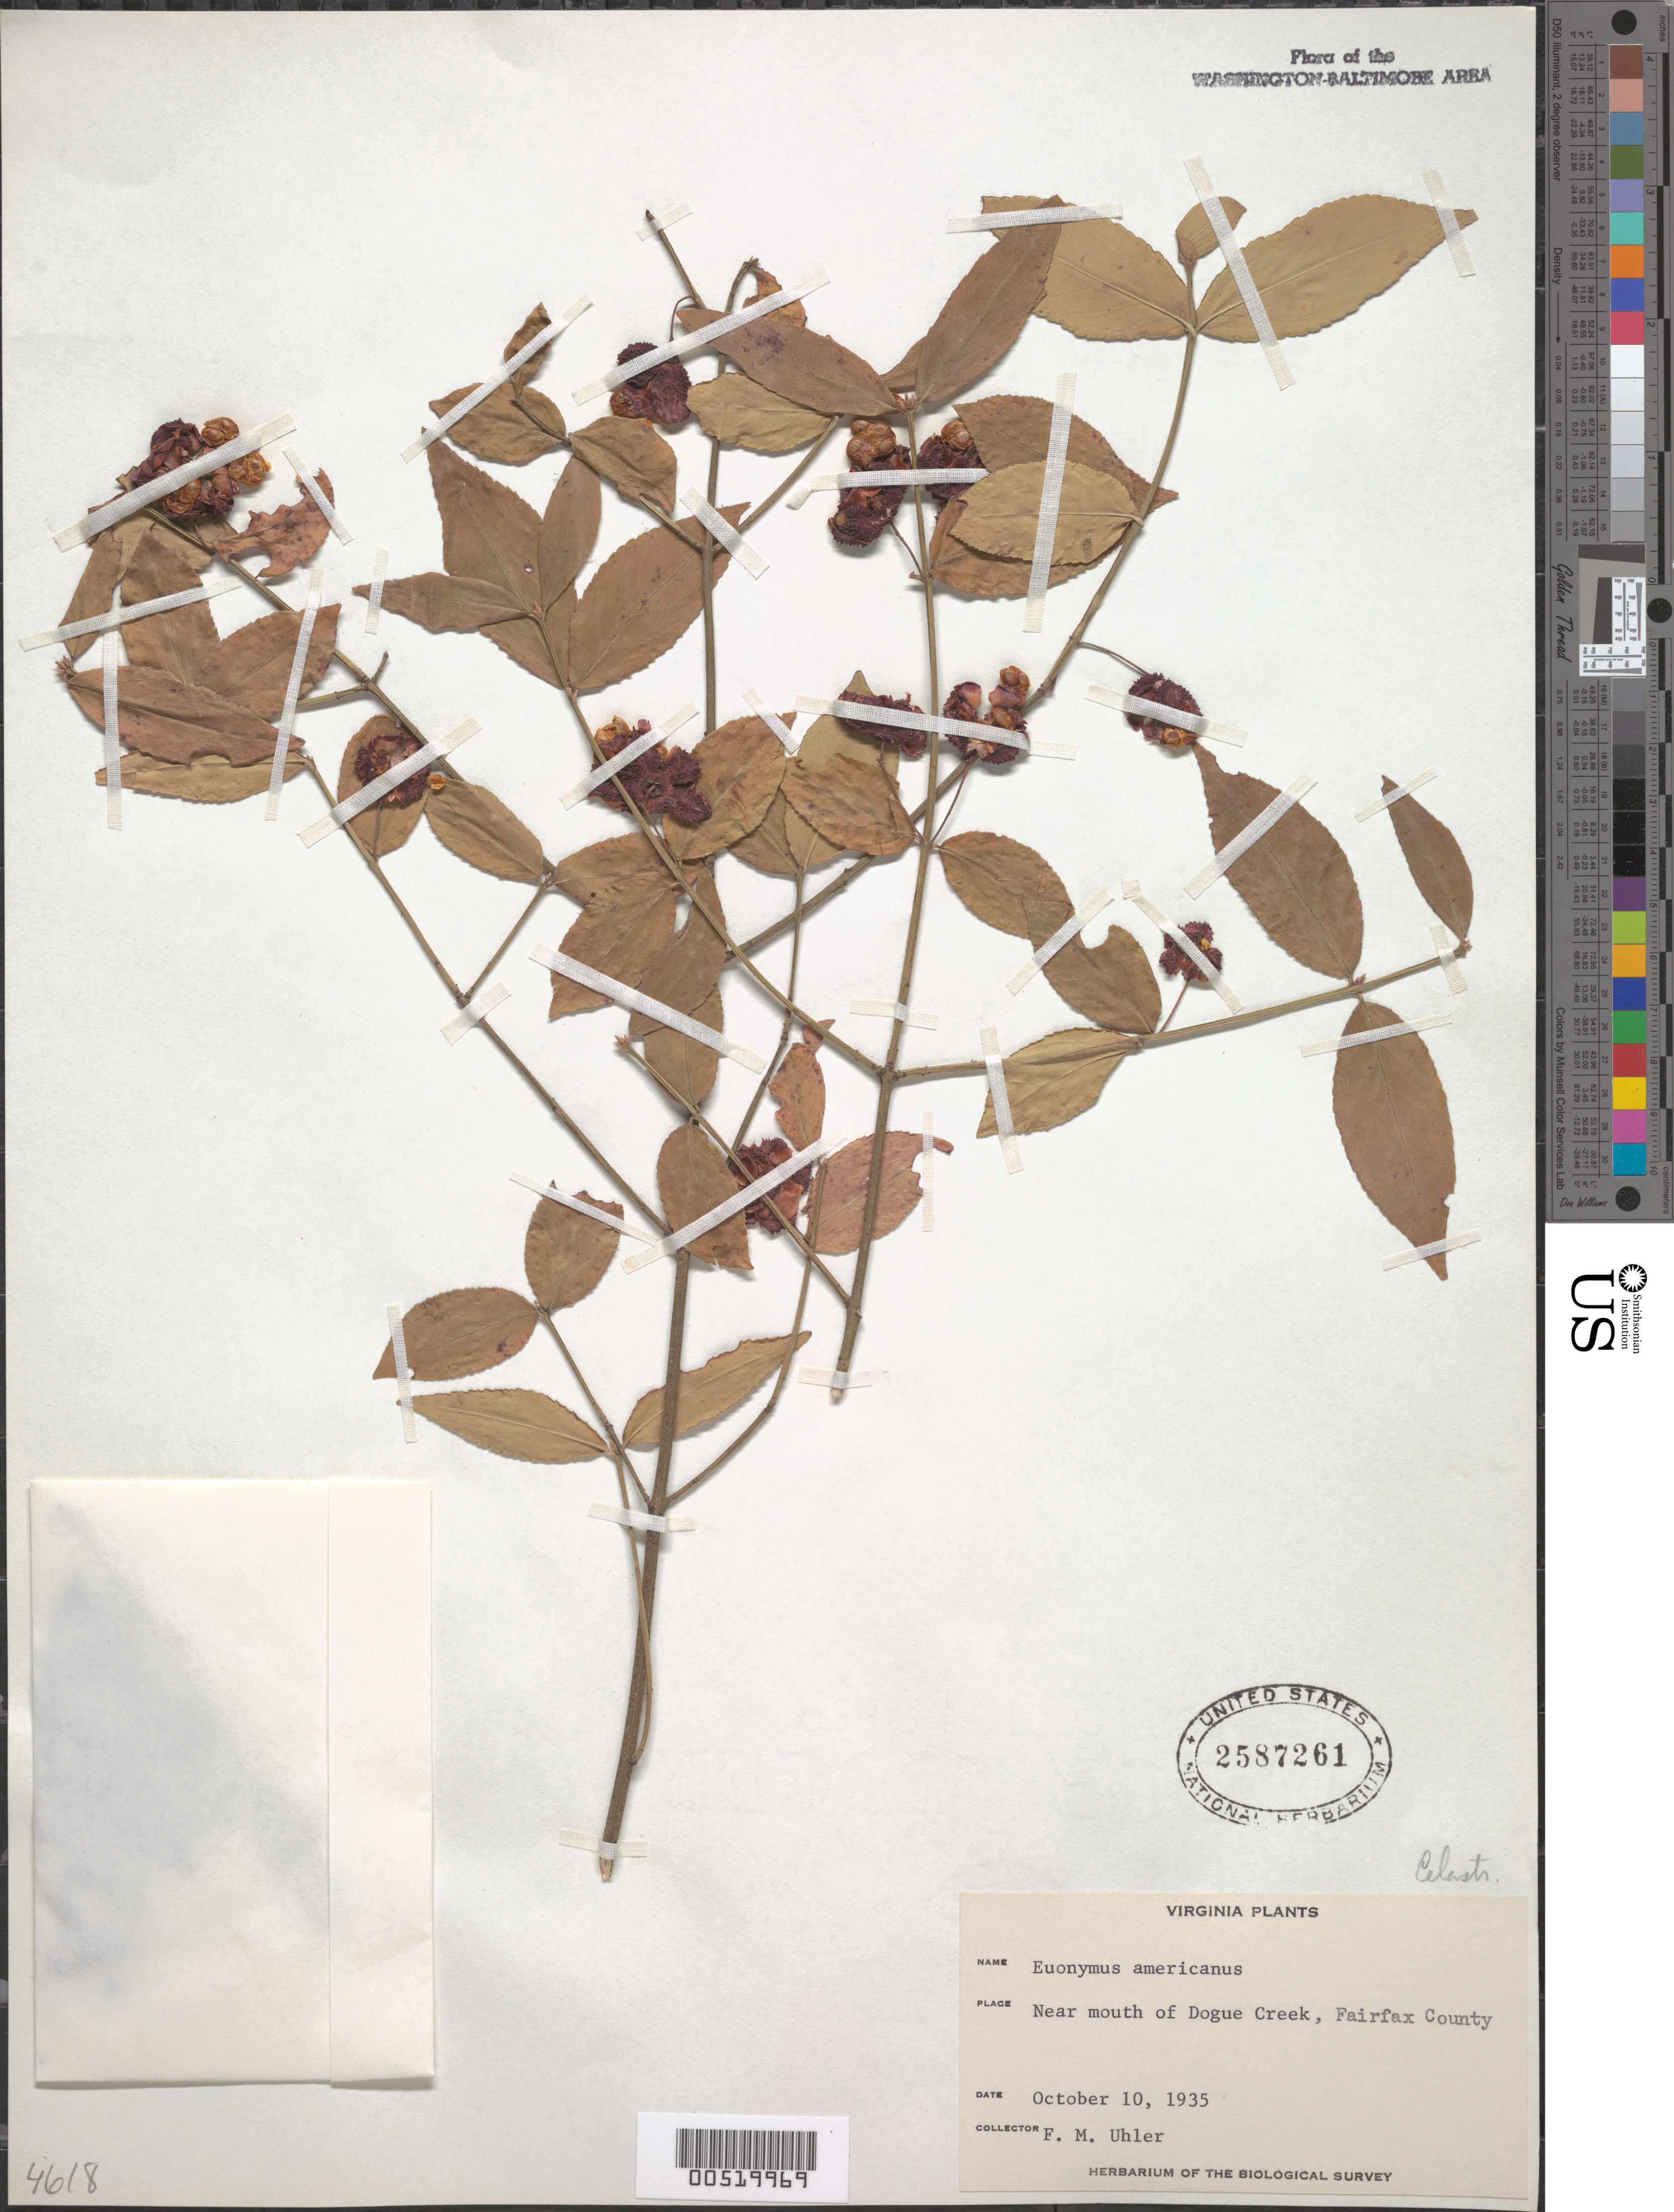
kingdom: Plantae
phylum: Tracheophyta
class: Magnoliopsida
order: Celastrales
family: Celastraceae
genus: Euonymus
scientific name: Euonymus americanus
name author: L.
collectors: F. M. Uhler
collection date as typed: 10 Oct 1935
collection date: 1935-10-10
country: United States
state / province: Virginia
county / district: Fairfax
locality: Near Mouth of Dogue Creek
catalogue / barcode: US 2587261